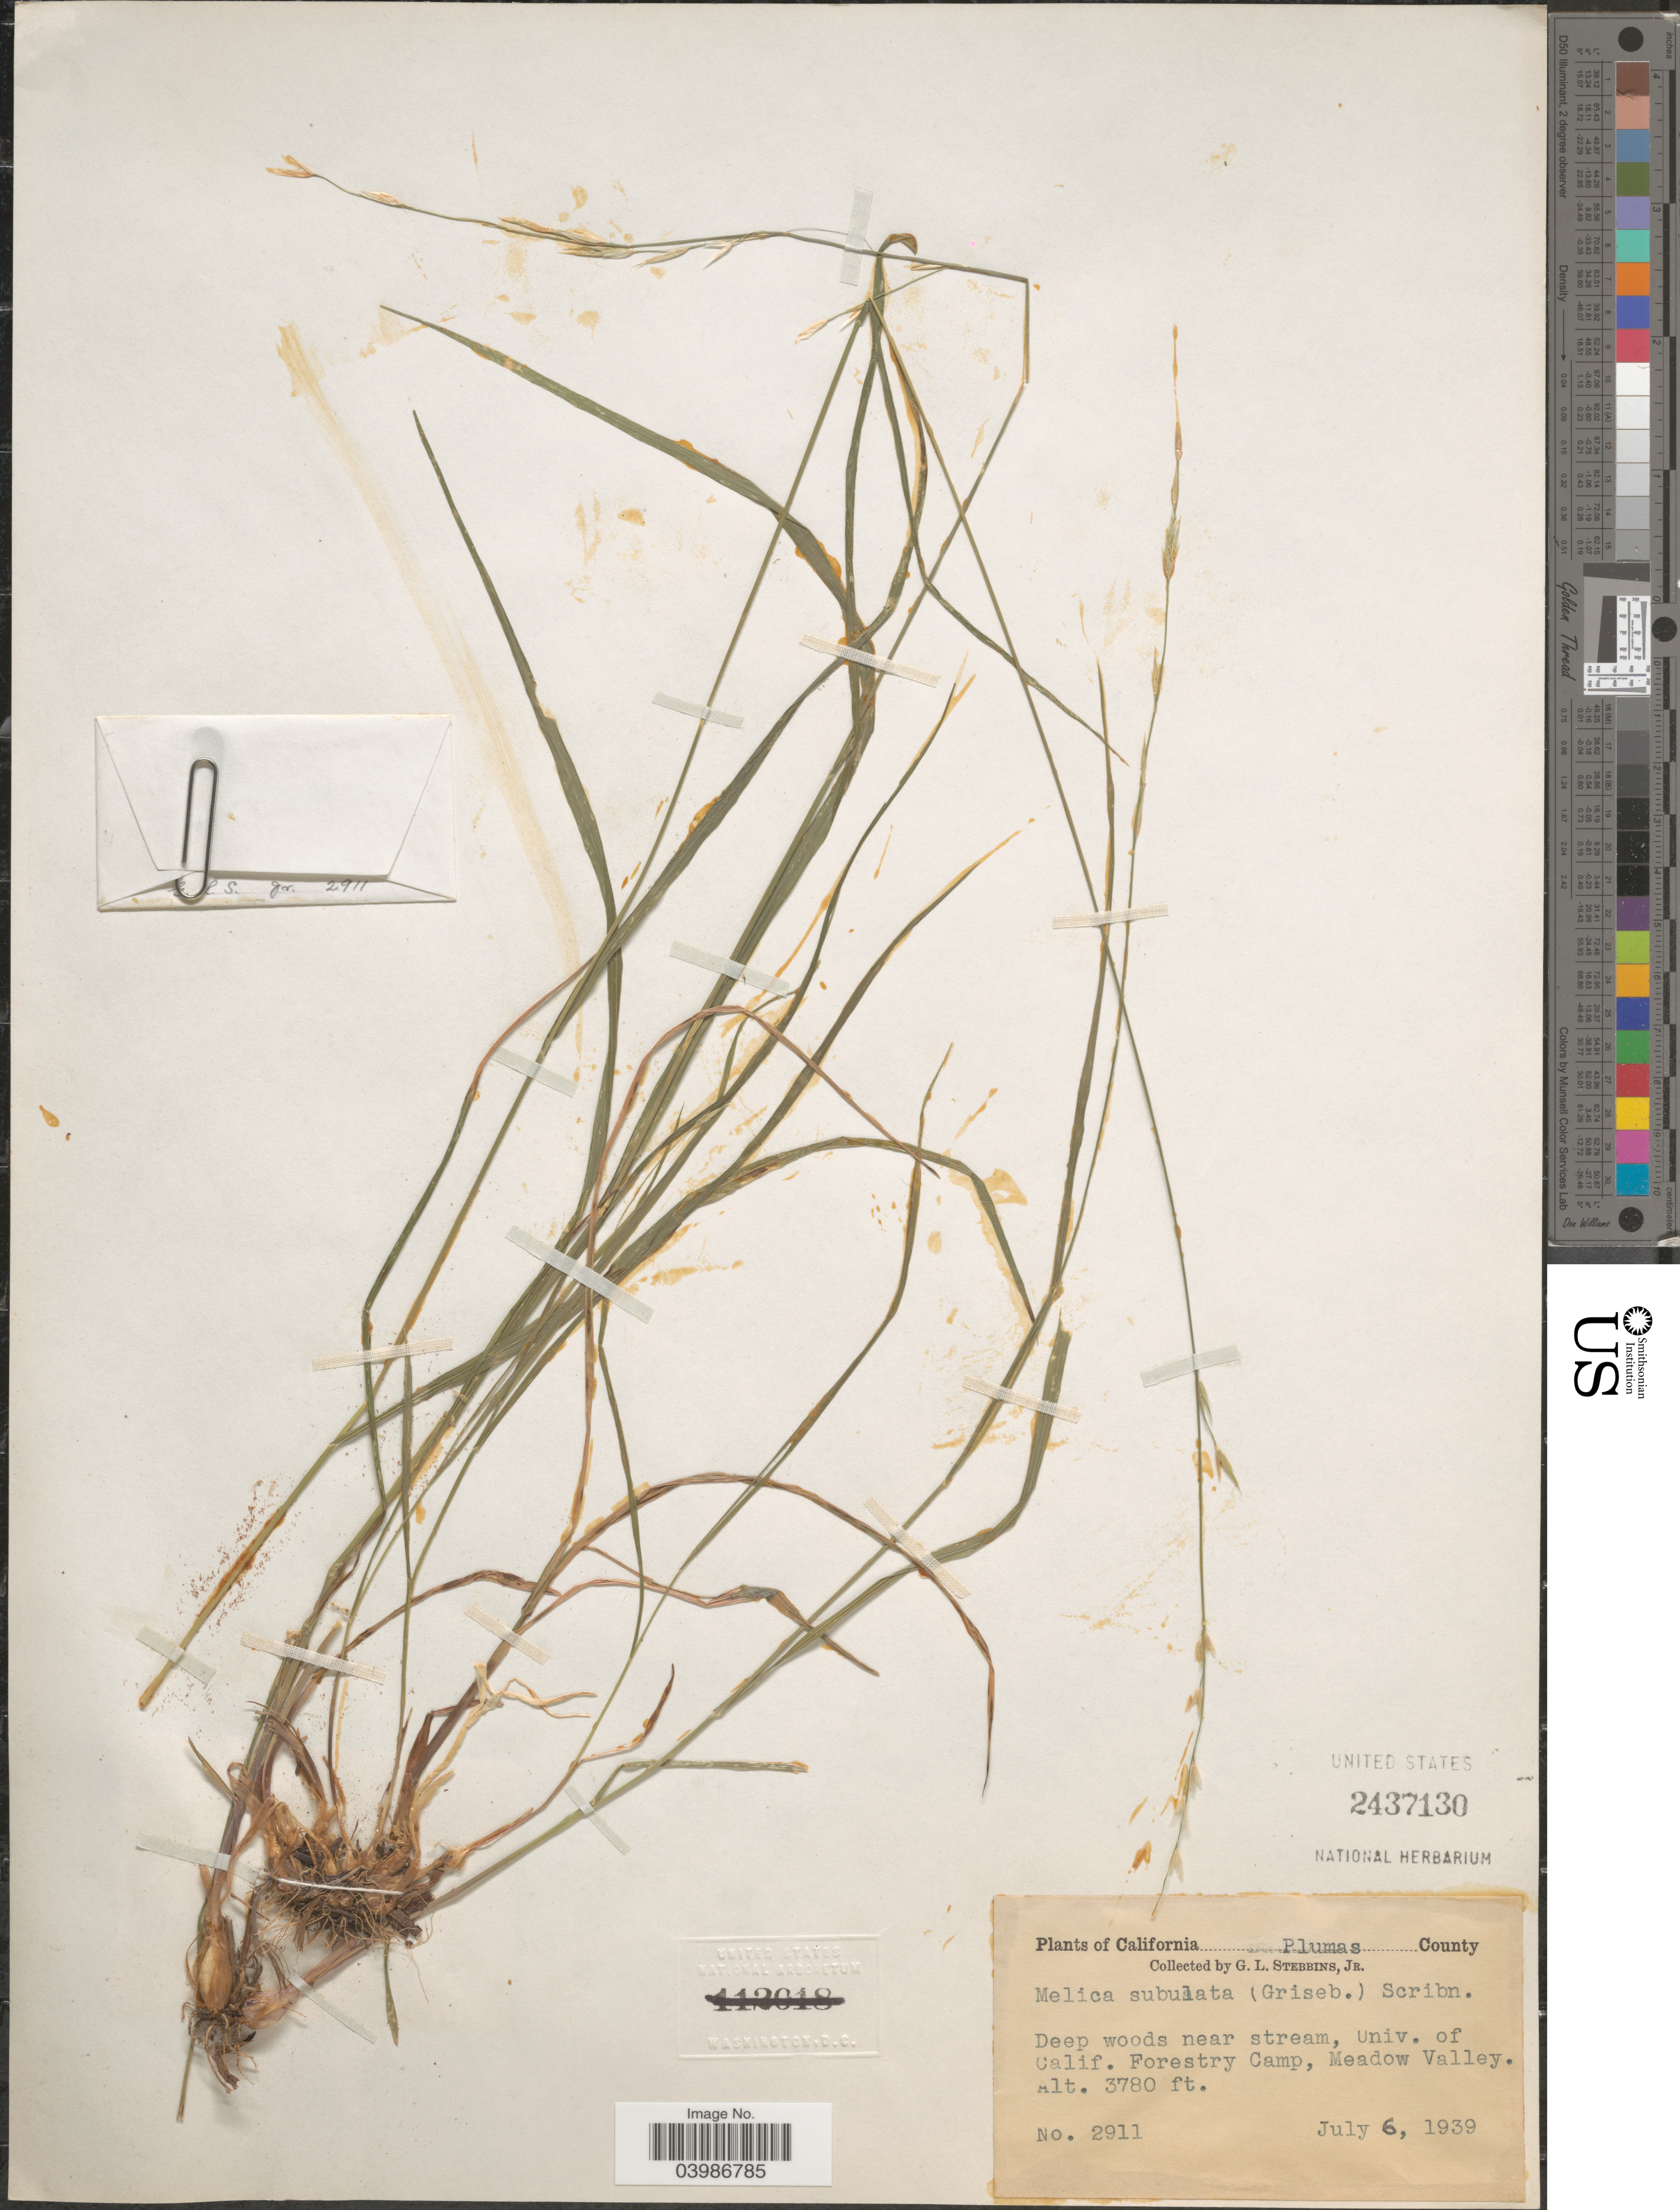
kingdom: Plantae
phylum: Tracheophyta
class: Liliopsida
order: Poales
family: Poaceae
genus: Melica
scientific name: Melica subulata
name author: (Griseb.) Scribn.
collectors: G. L. Stebbins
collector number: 2911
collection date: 1939-07-06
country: United States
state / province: California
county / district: Plumas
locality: Plumas County. Deep woods near stream, Univ. of Calif. Forestry Camp, Meadow Valley.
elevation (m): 1152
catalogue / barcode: US 2437130